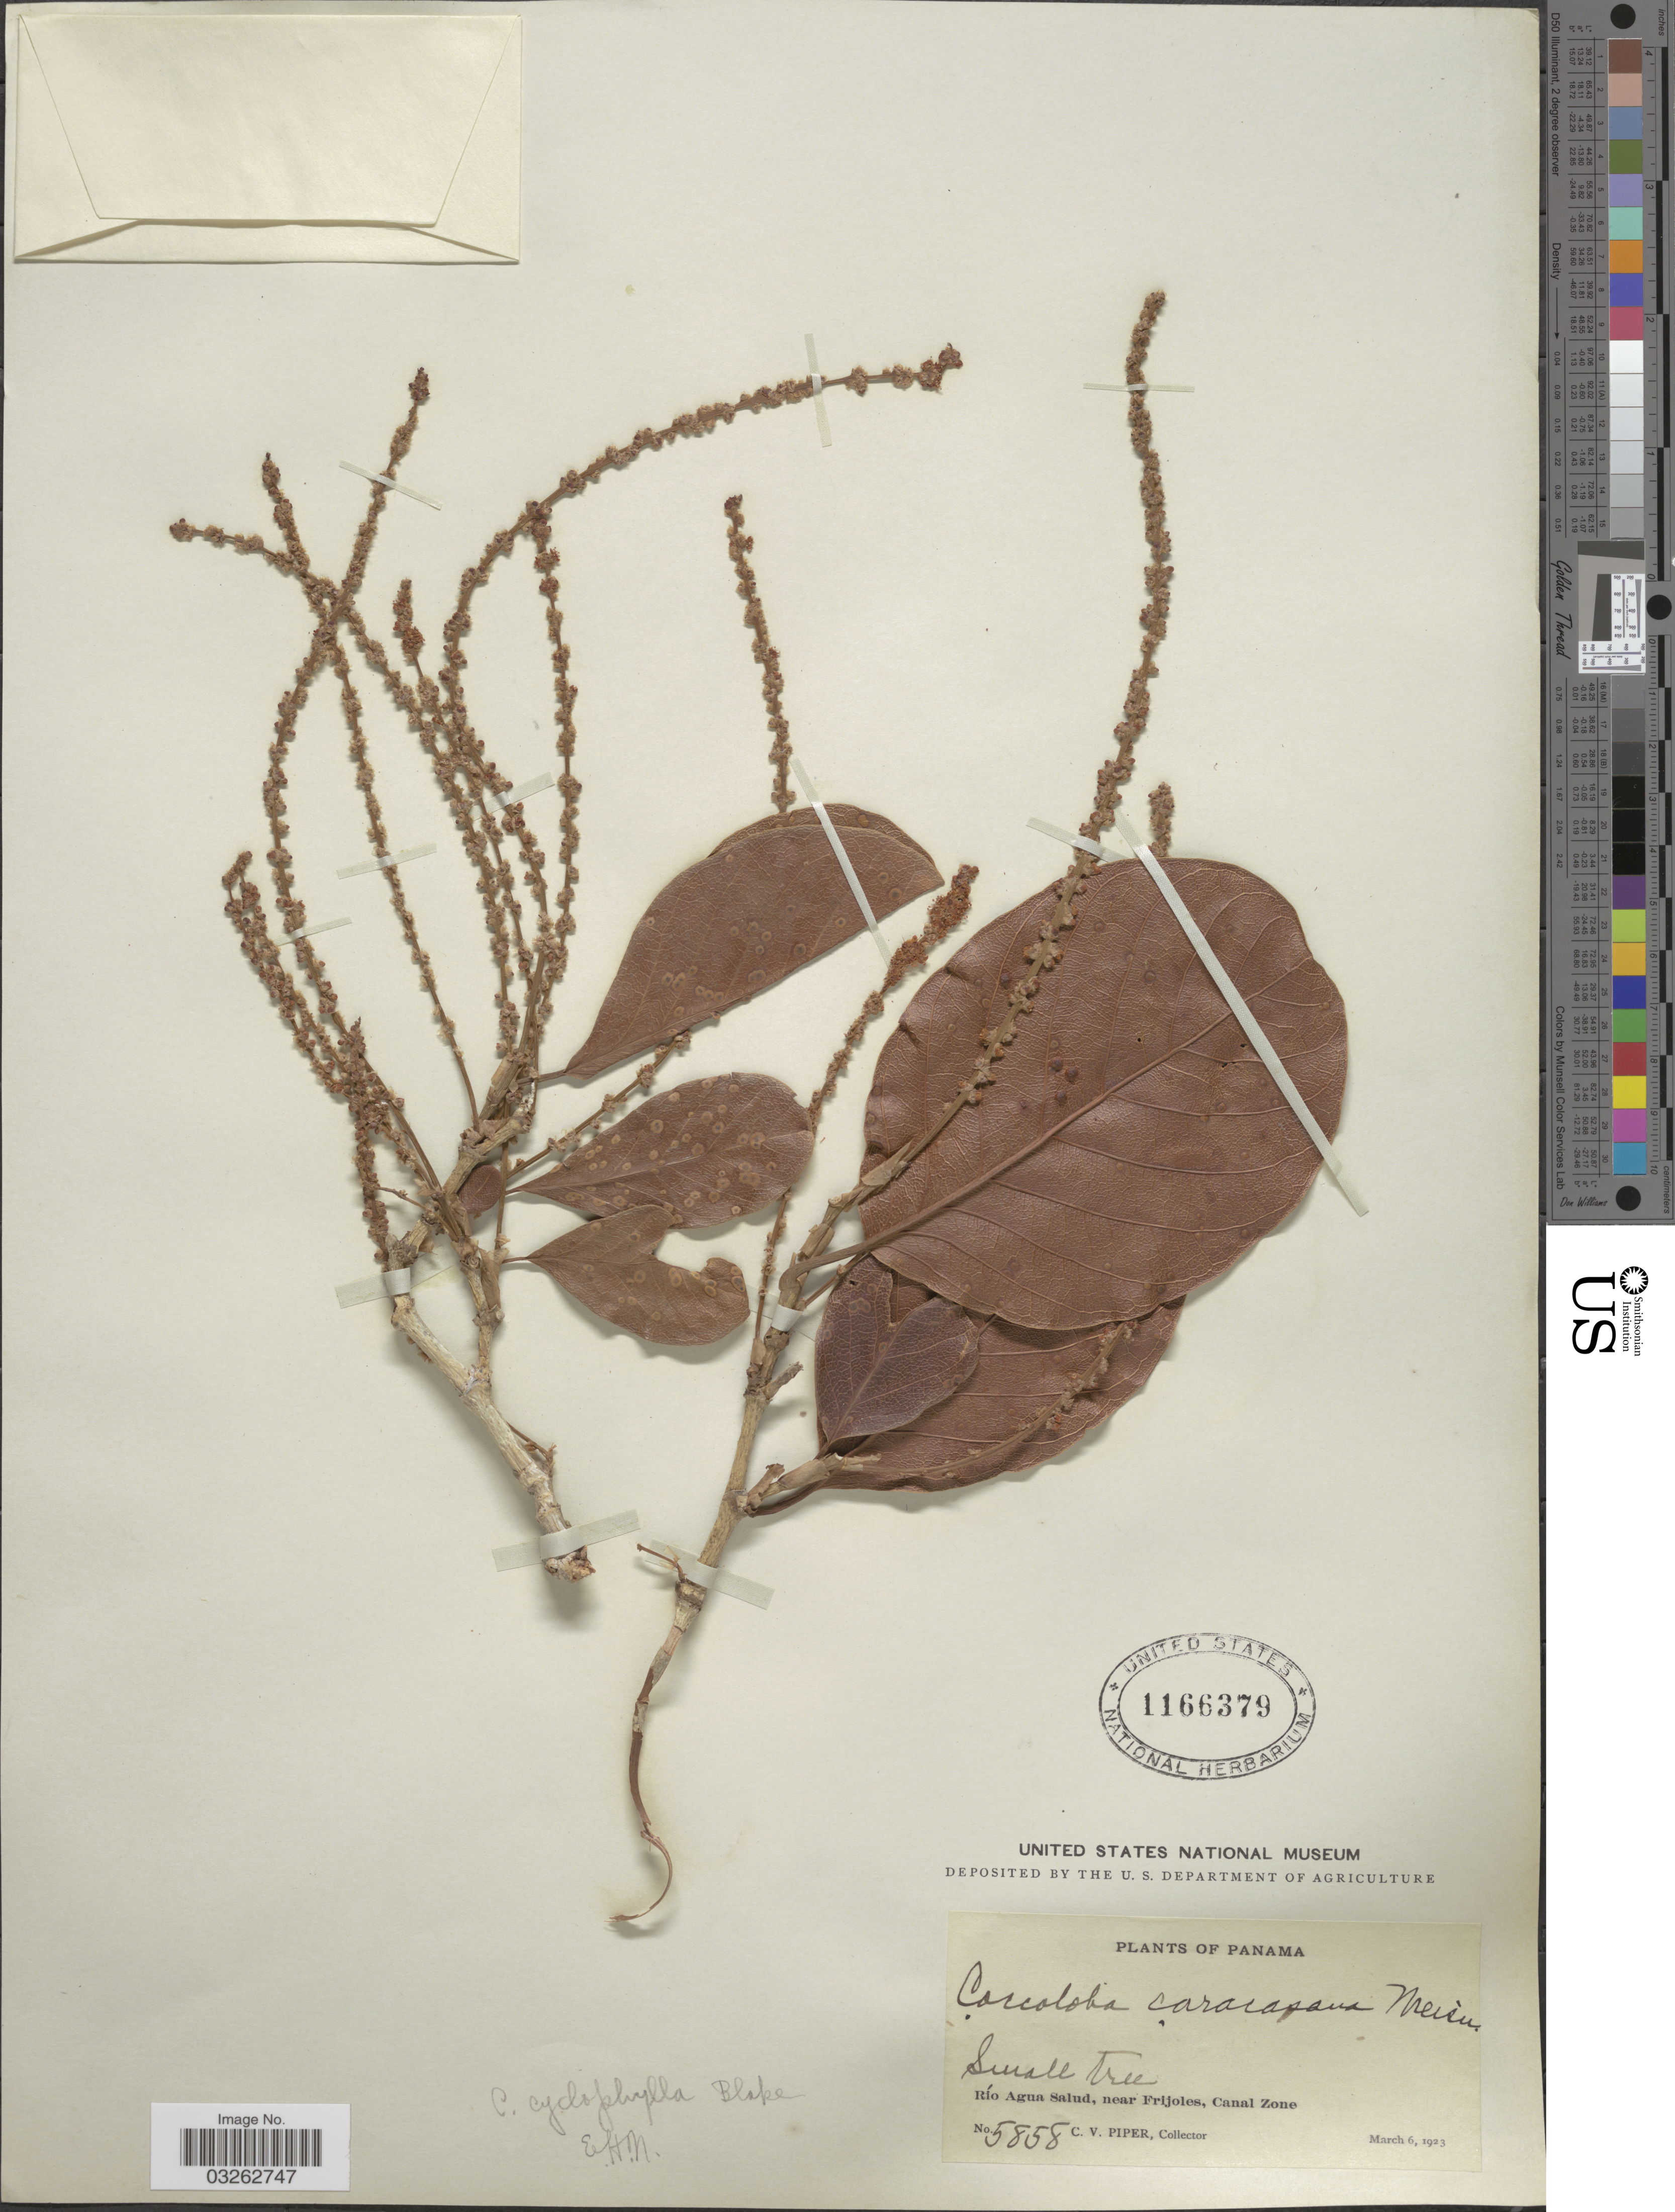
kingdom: Plantae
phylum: Tracheophyta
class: Magnoliopsida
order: Caryophyllales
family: Polygonaceae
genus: Coccoloba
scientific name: Coccoloba cyclophylla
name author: S.F. Blake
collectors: C. V. Piper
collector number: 5858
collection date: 1923-03-06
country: Panama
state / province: Colón / Panamá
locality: Río Agua Salud, near Frijoles, Canal Zone.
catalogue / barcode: US 1166379